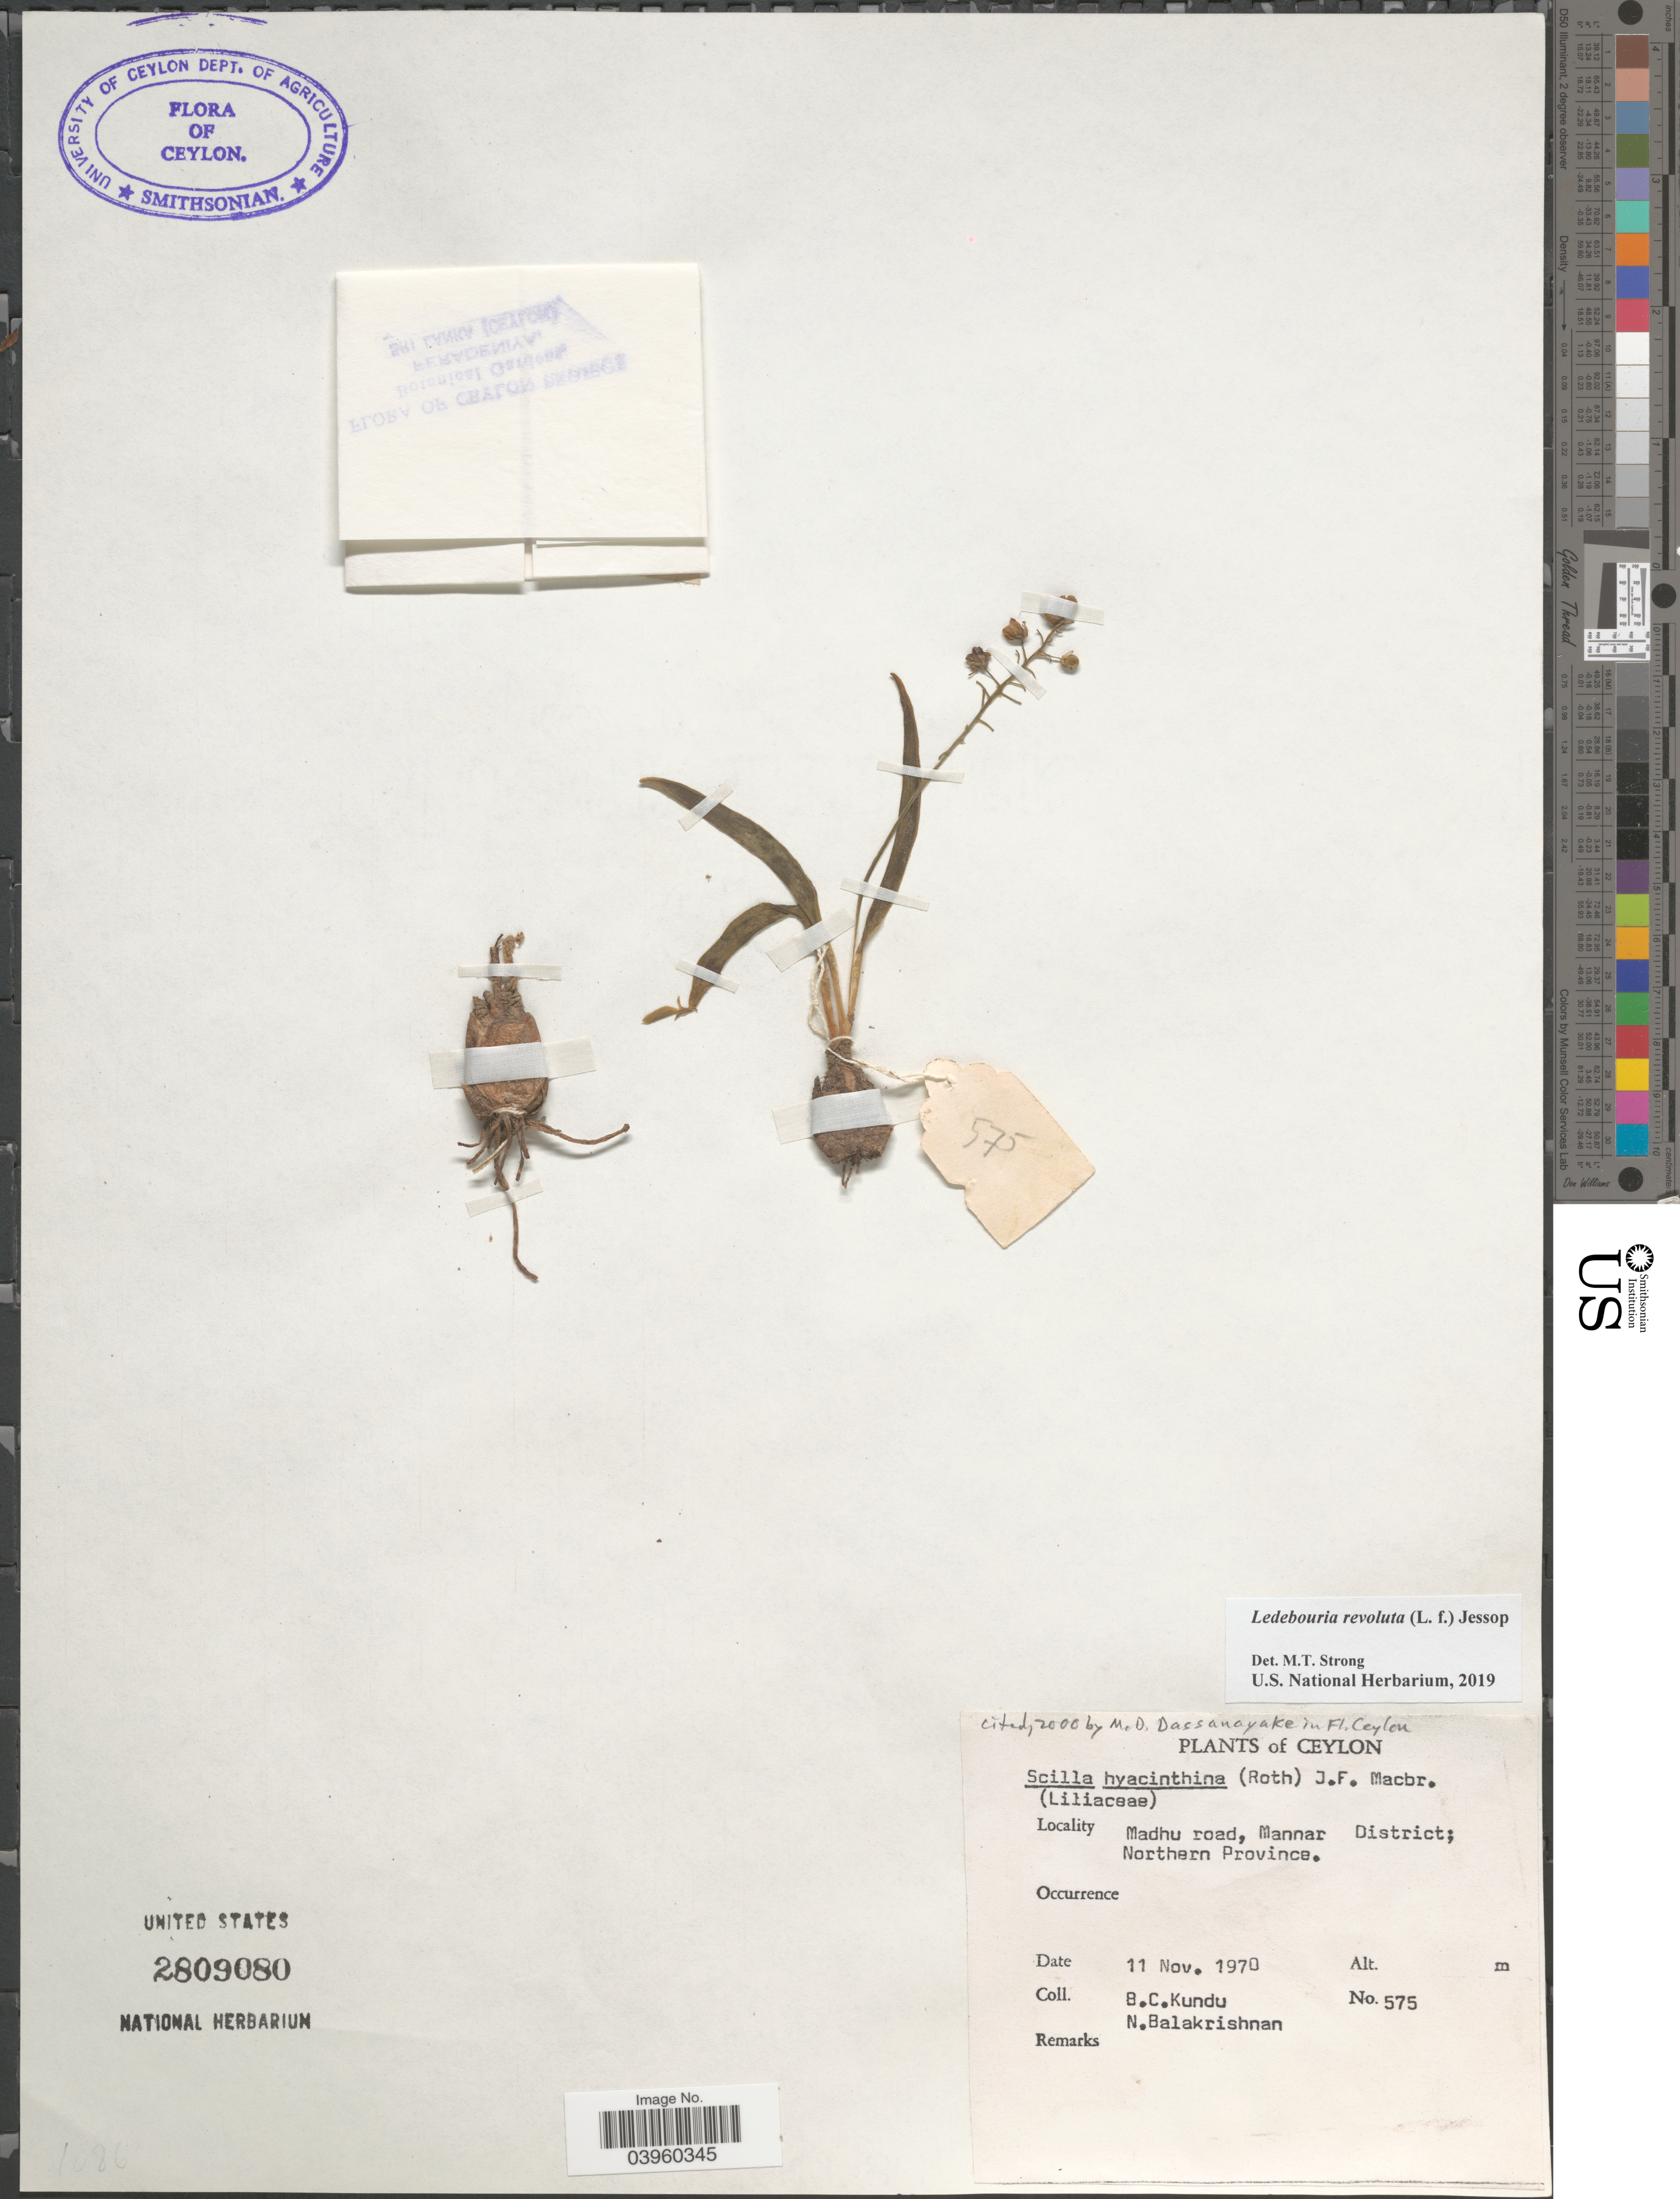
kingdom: Plantae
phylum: Tracheophyta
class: Liliopsida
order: Asparagales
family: Asparagaceae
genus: Ledebouria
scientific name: Ledebouria revoluta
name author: (L. f.) Jessop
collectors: B. C. Kundu & N. Balakrishnan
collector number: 575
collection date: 1970-11-11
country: Sri Lanka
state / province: Northern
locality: Ceylon. Madhu Road, Mannar district.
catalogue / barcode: US 2809080